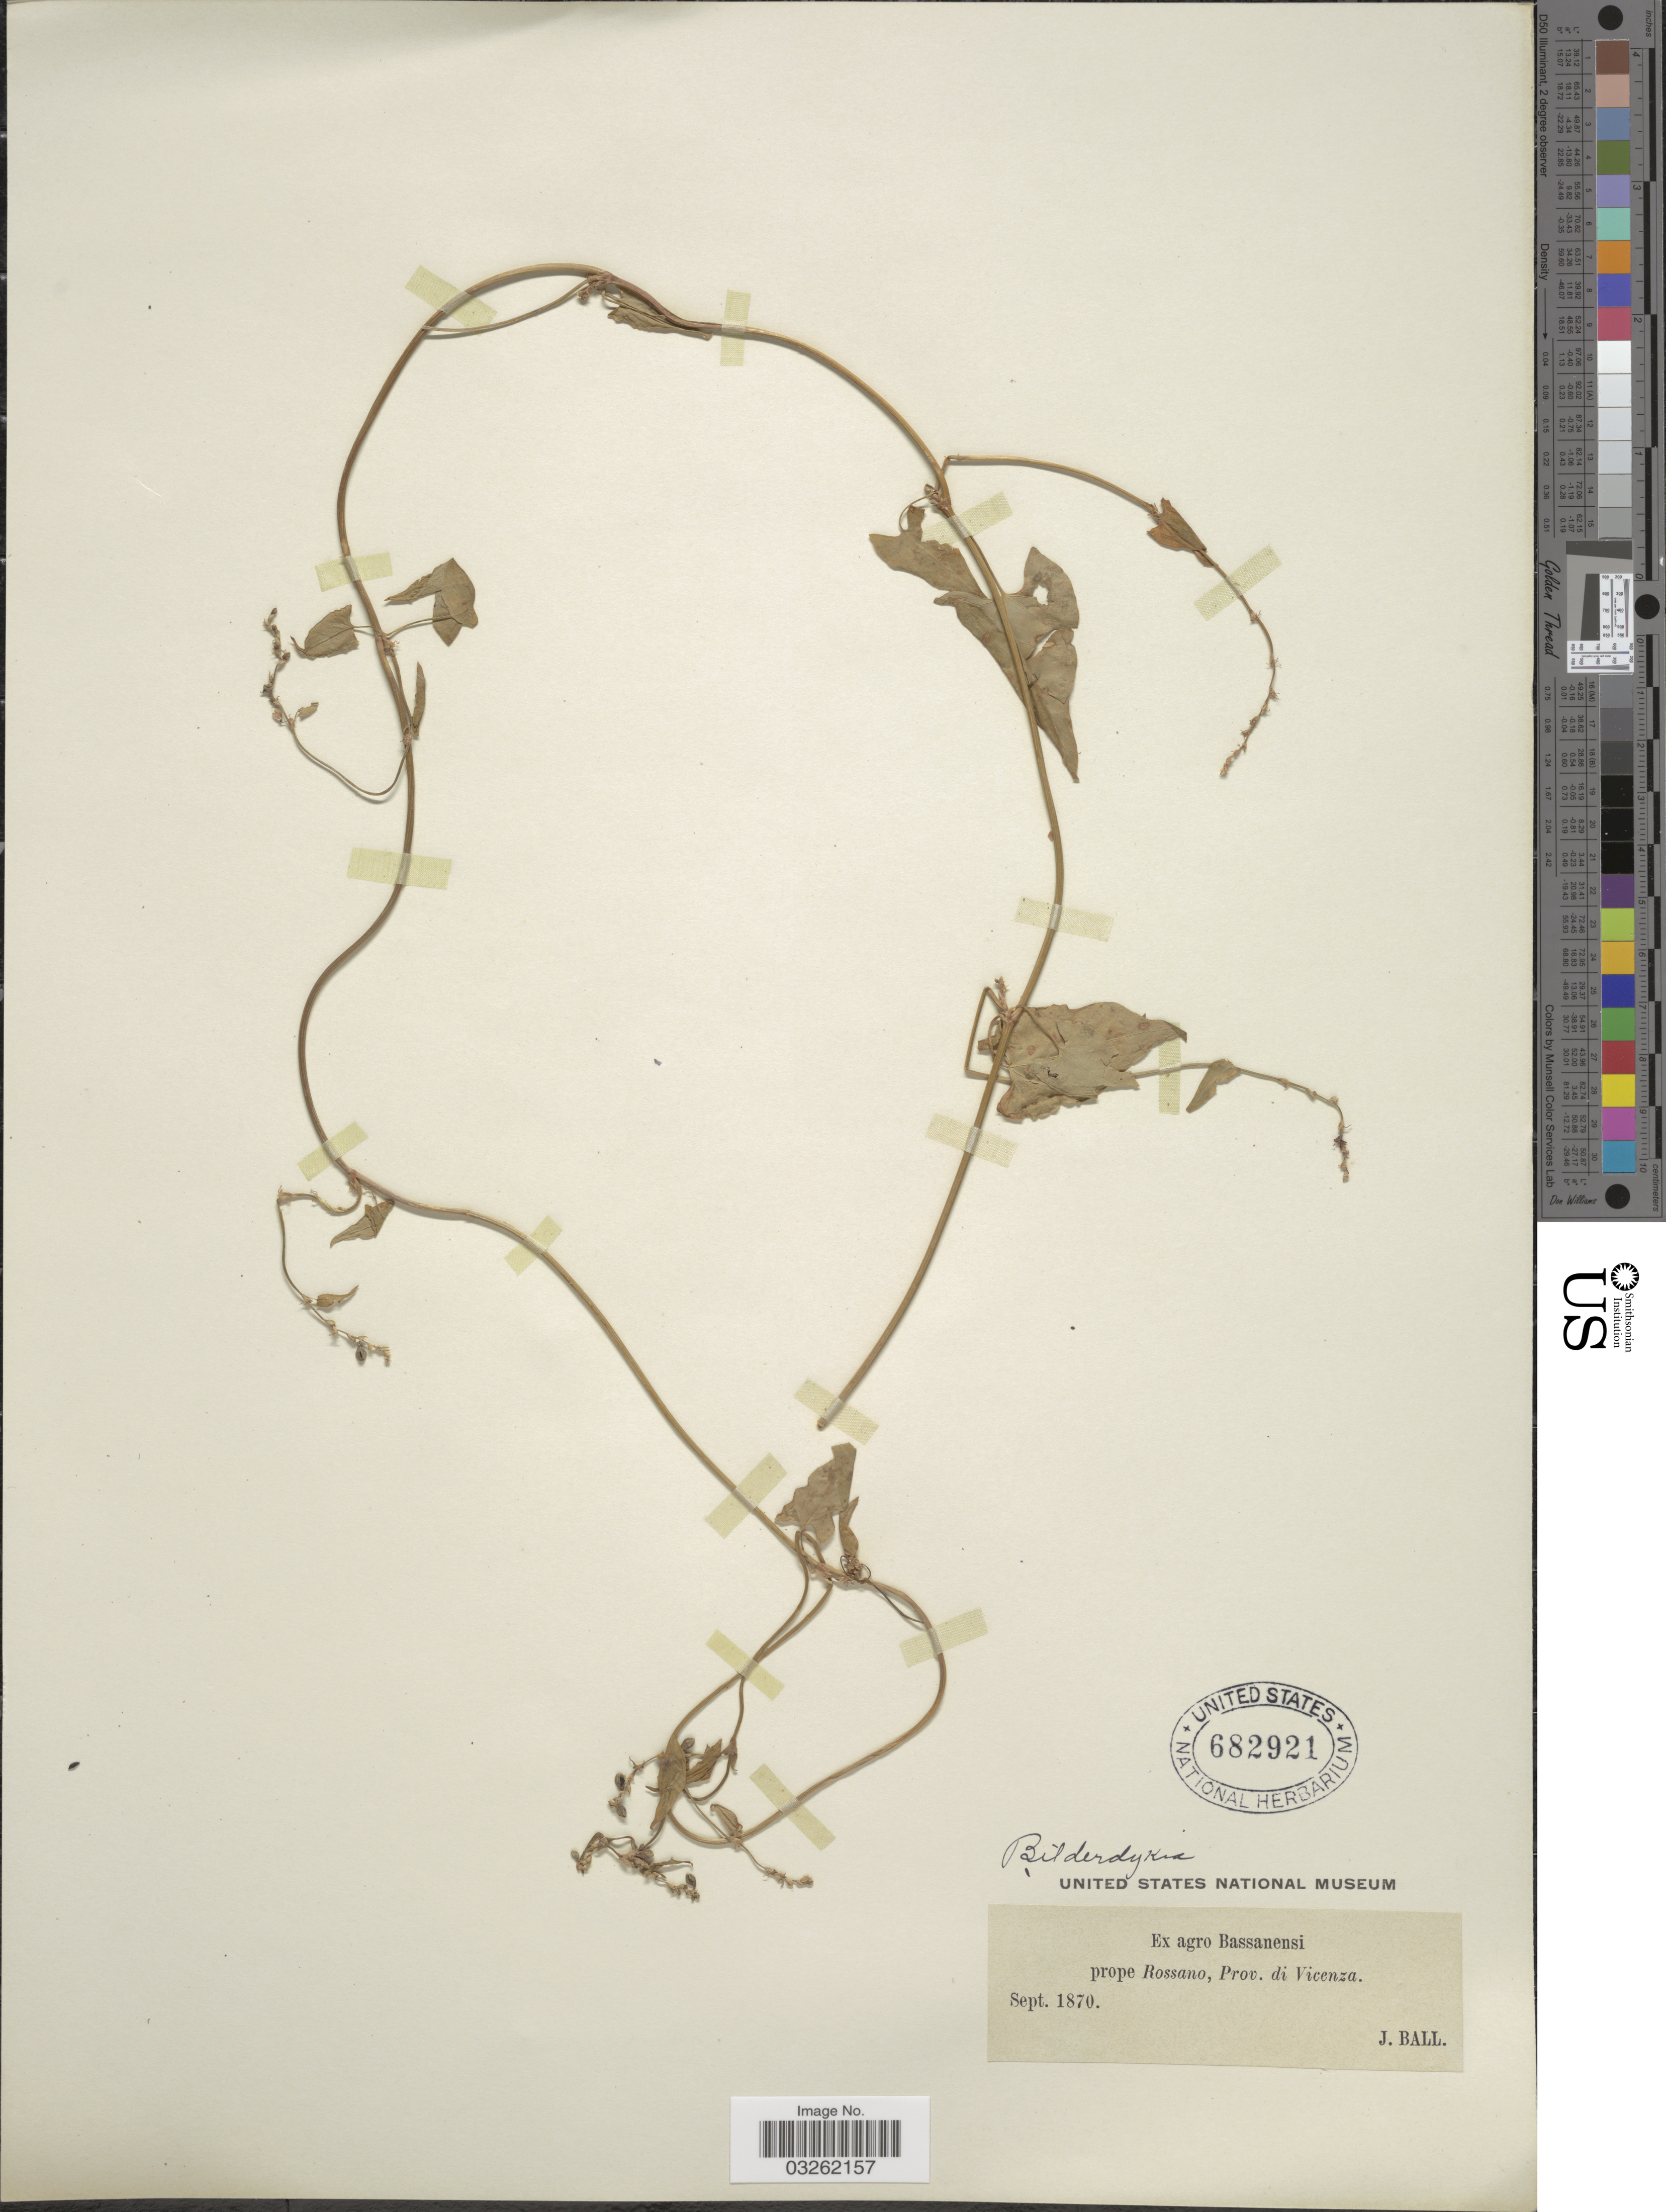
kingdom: Plantae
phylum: Tracheophyta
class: Magnoliopsida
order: Caryophyllales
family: Polygonaceae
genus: Fallopia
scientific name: Fallopia convolvulus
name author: (L.) Á. Löve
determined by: Strong, Mark T., (BOT), Smithsonian Institution - National Museum of Natural History (UNITED STATES)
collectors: J. Ball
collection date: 1870-09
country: Italy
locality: Ex agro Bassanensi prope Rossano, Prov. di Vicenza.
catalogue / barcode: US 682921